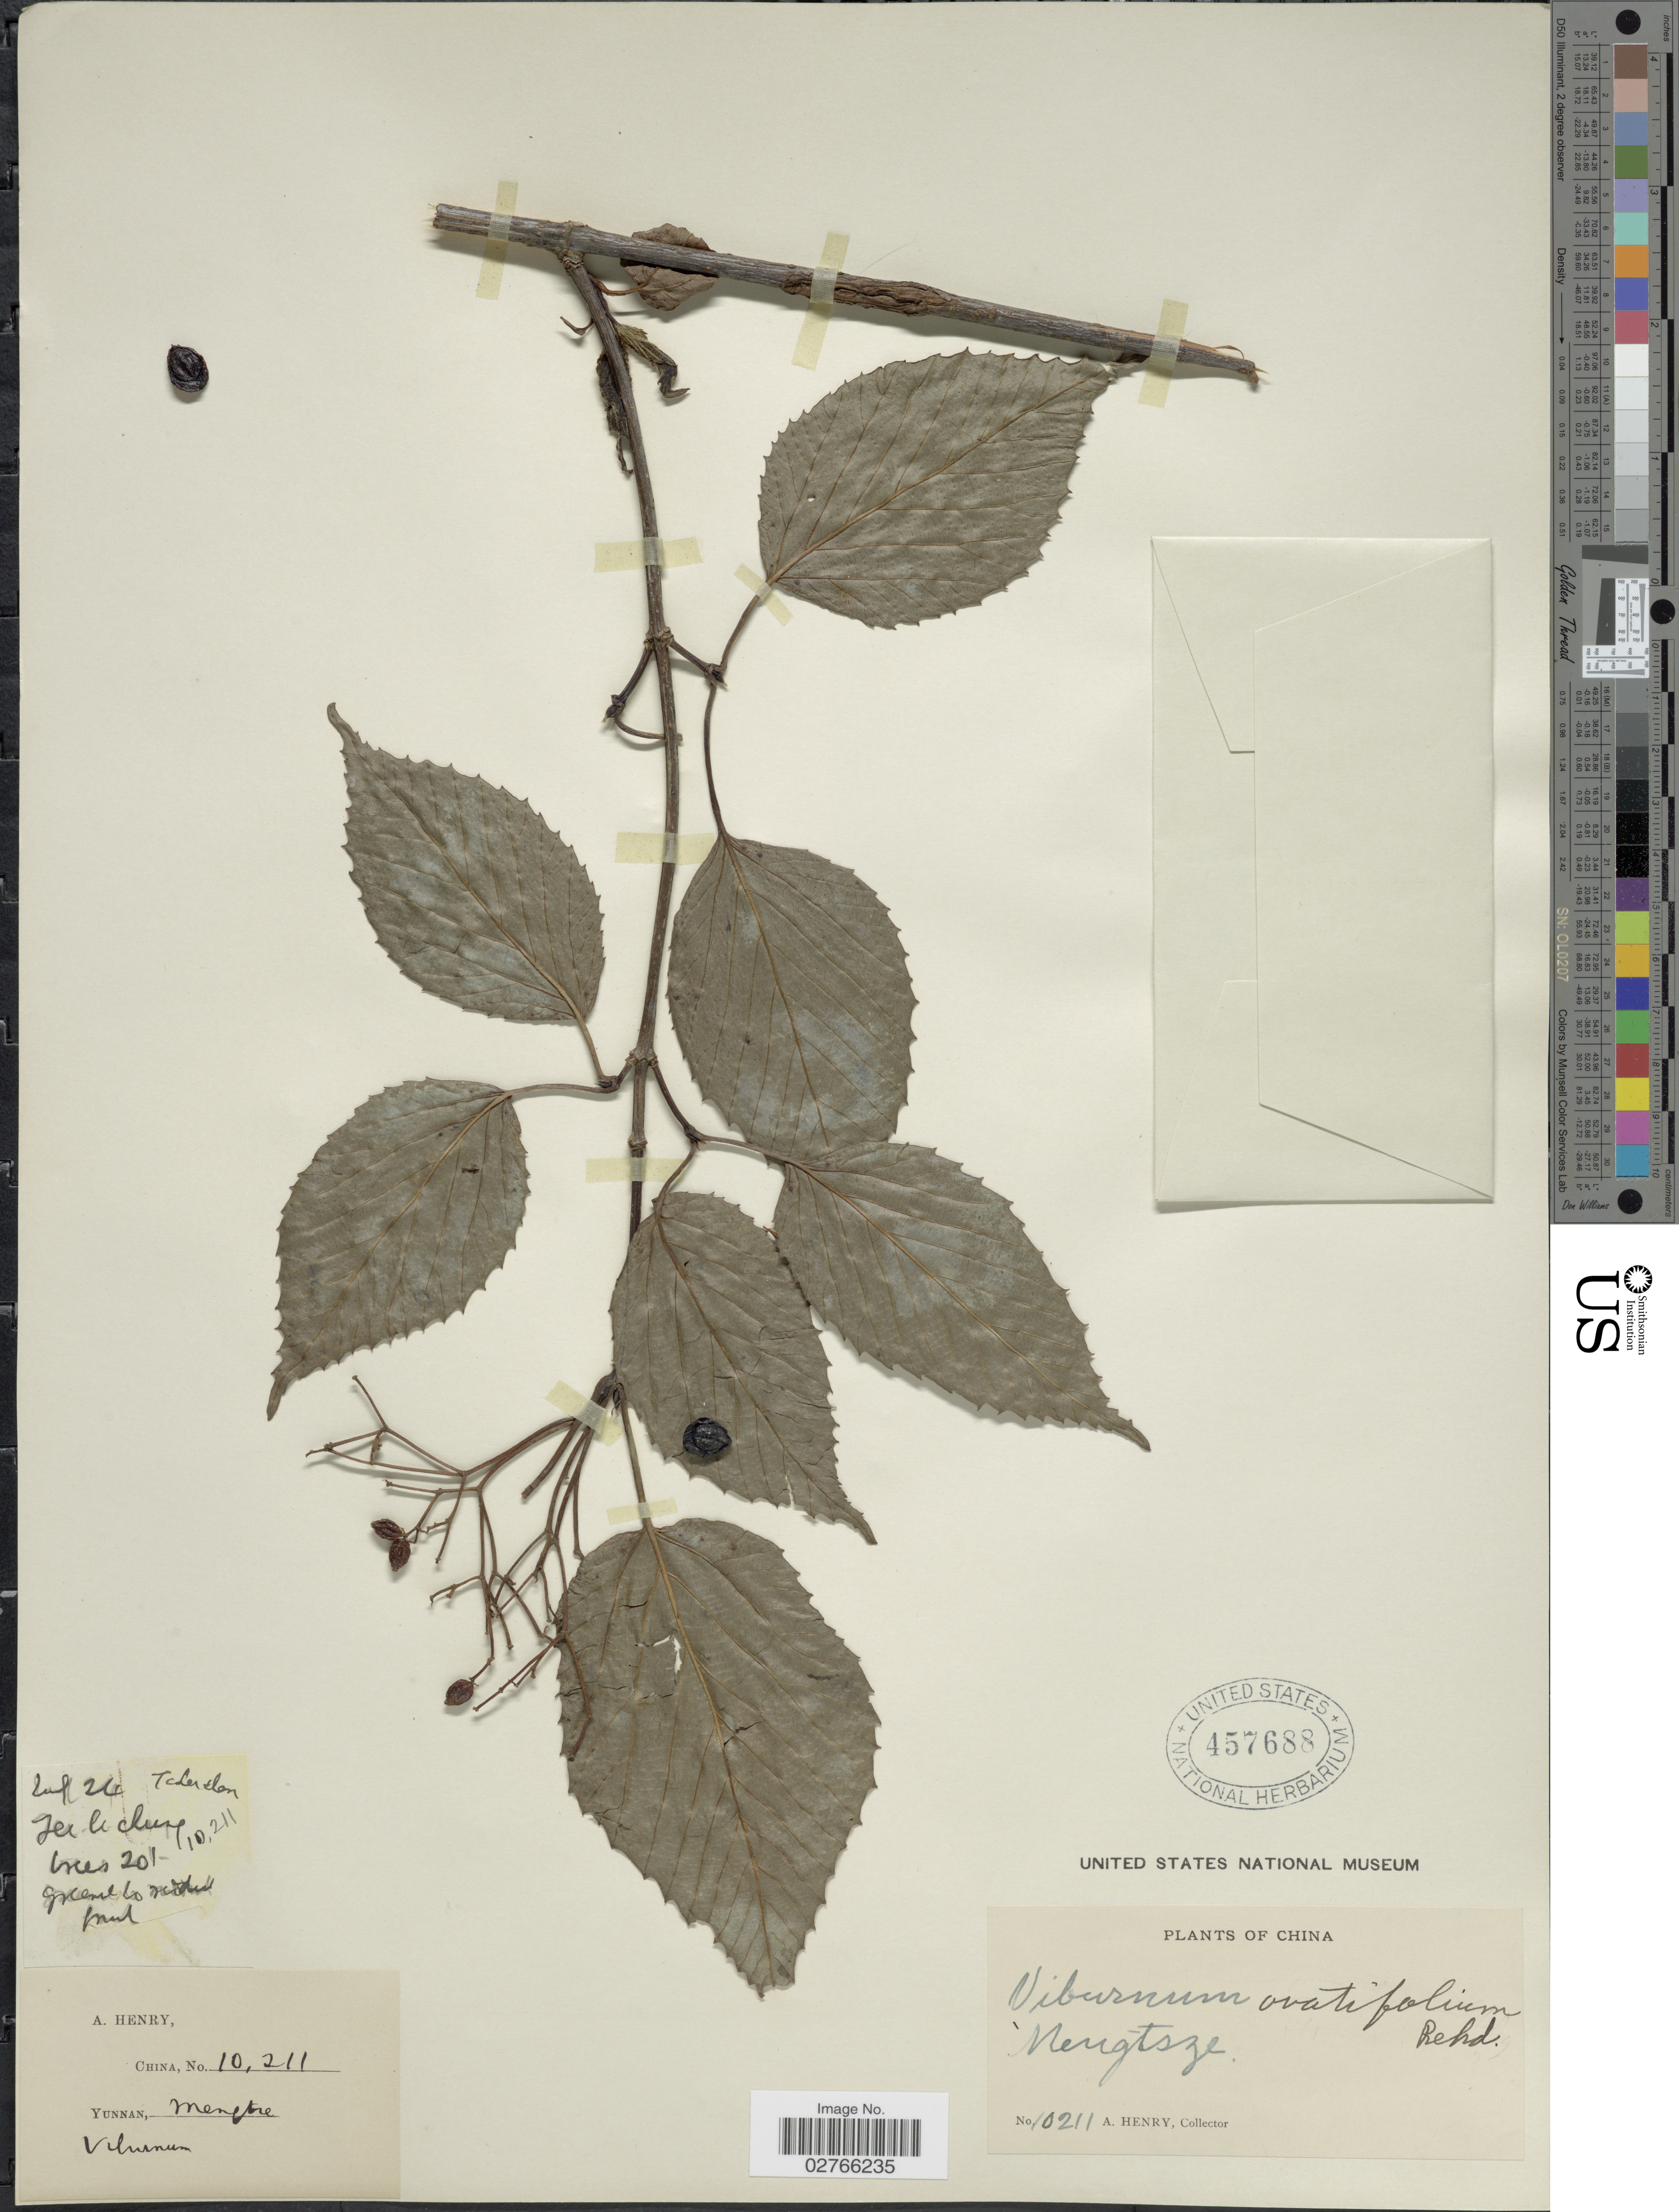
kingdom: Plantae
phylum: Tracheophyta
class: Magnoliopsida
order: Dipsacales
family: Viburnaceae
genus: Viburnum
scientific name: Viburnum ovatifolium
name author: Rehder in Sarg.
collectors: A. Henry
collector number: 10211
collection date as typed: Transcribed d/m/y: /7/24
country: China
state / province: Yunnan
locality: Mengtsze, Ta lei shan. Lei li chung.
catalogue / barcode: US 457688